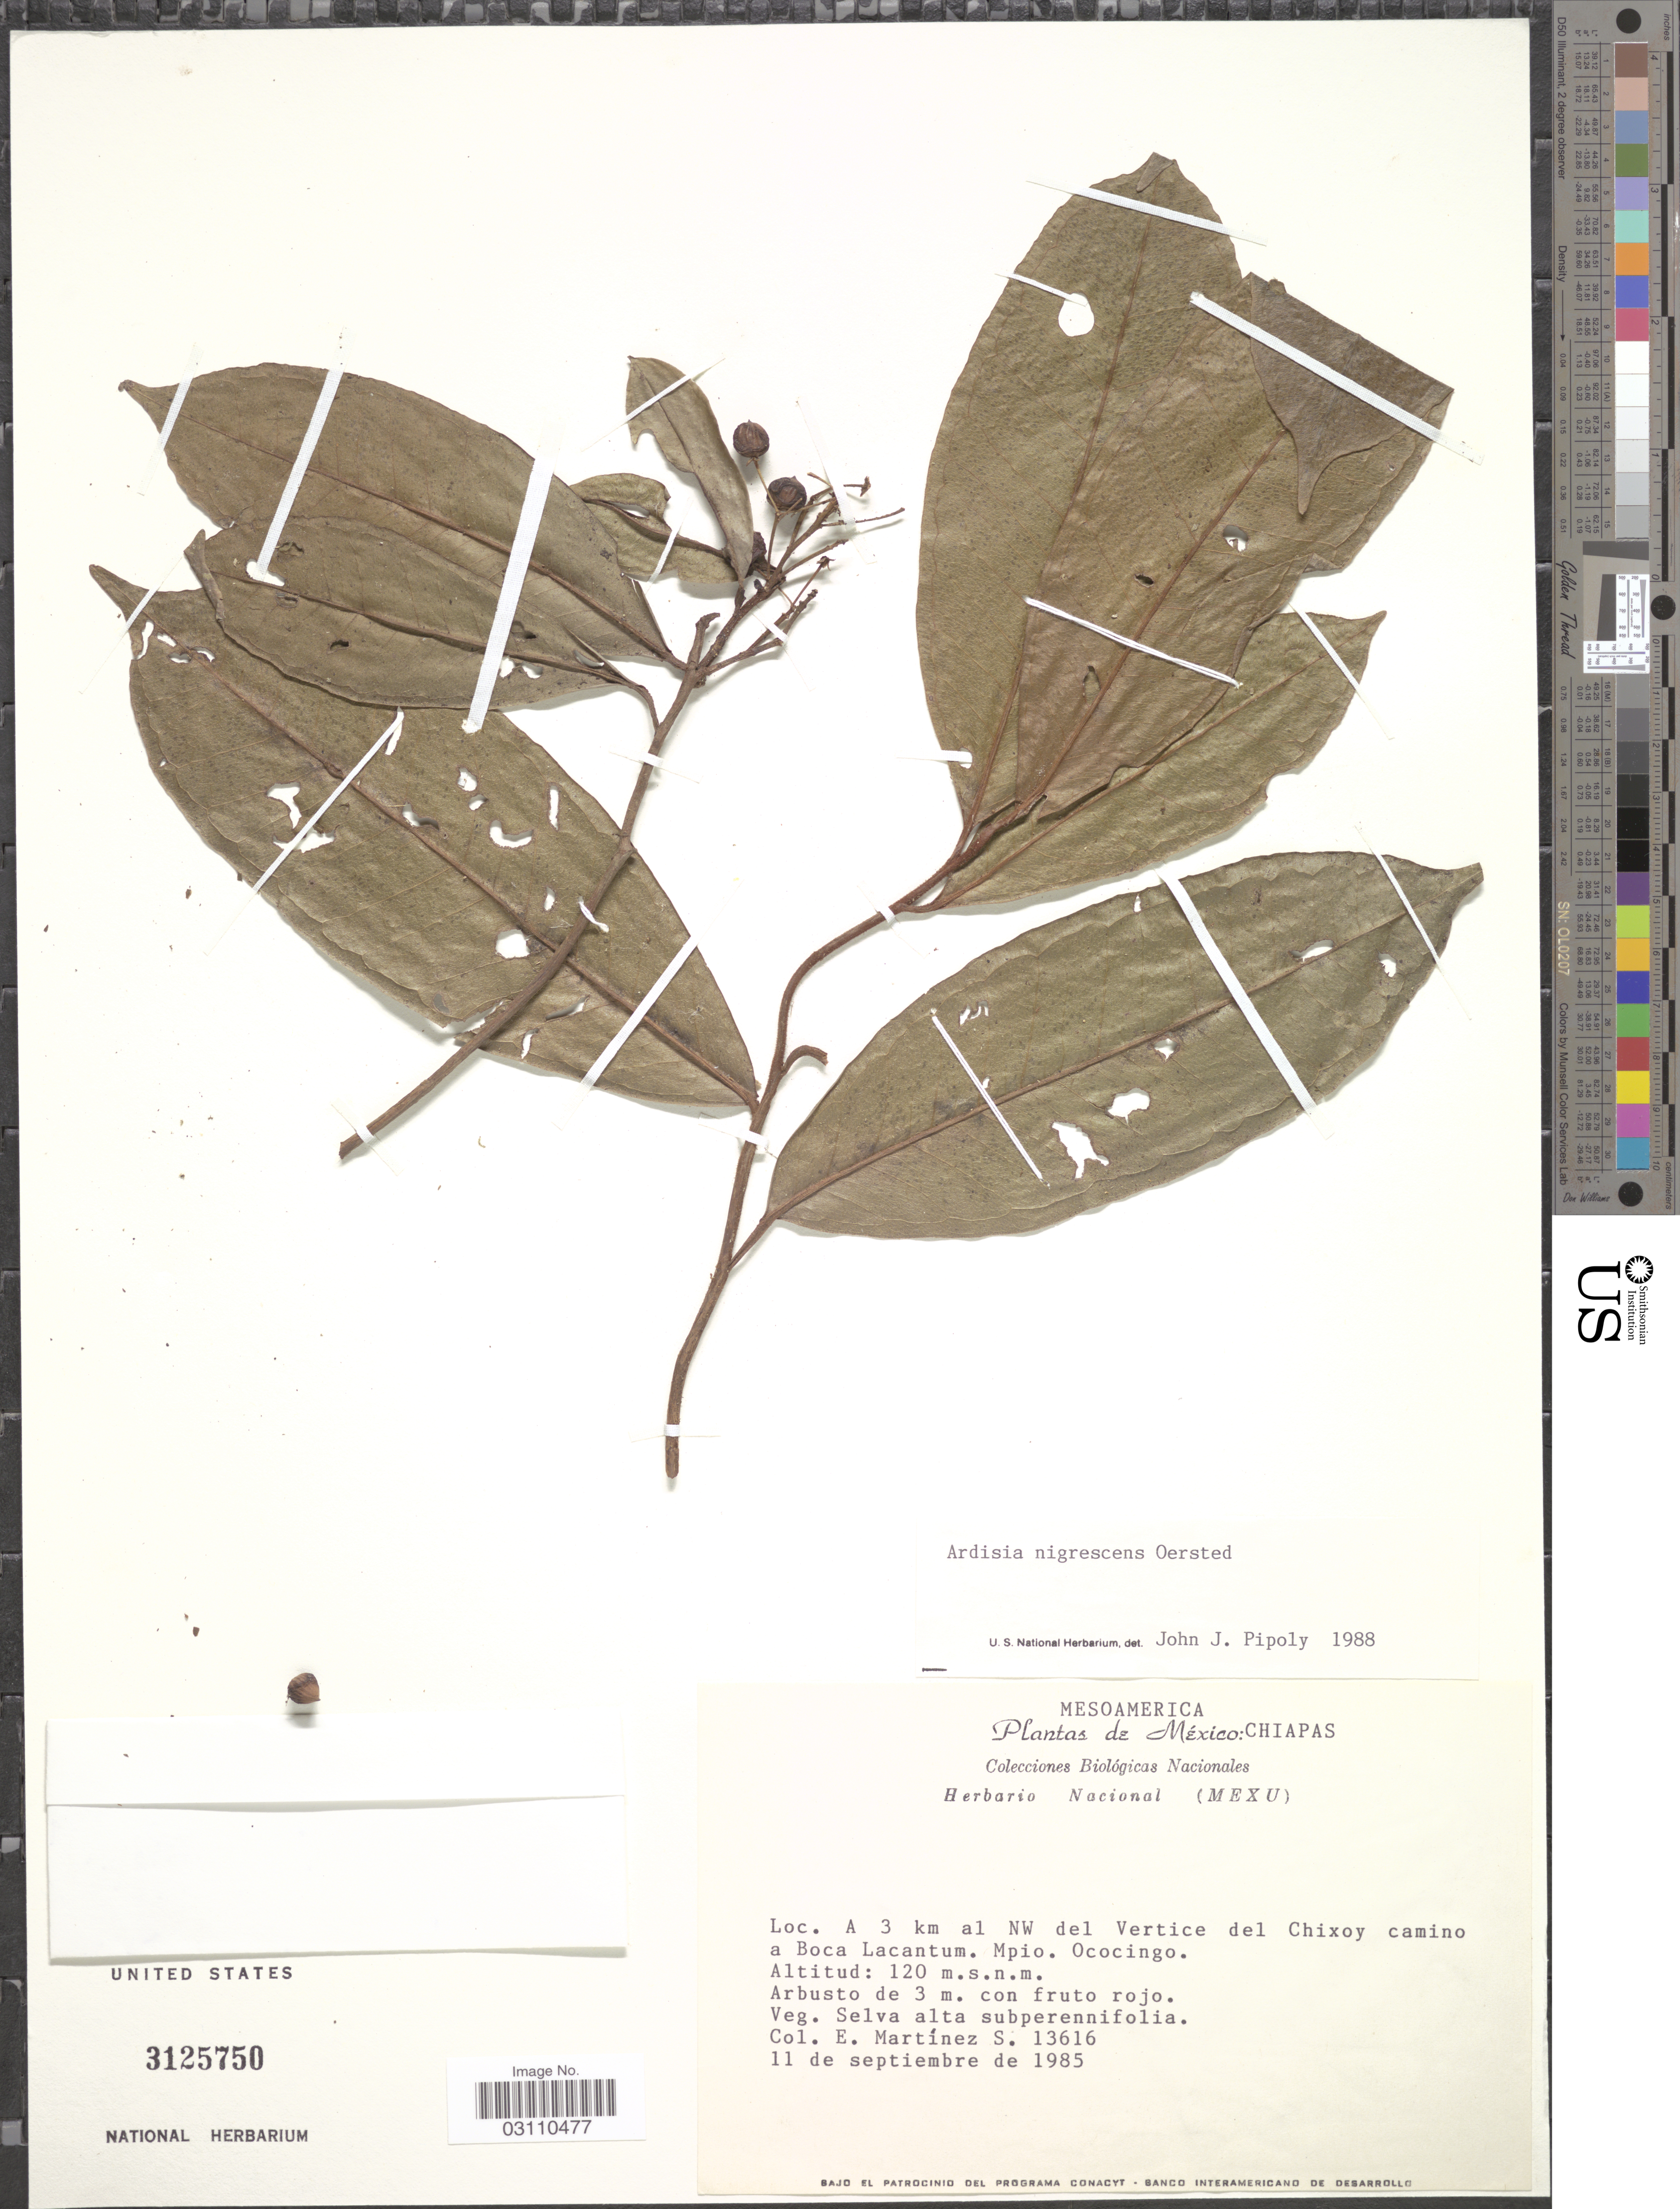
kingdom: Plantae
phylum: Tracheophyta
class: Magnoliopsida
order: Ericales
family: Primulaceae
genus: Ardisia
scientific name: Ardisia nigrescens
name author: Oerst.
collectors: E. M. Martínez S.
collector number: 13616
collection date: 1985-09-11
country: Mexico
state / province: Chiapas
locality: A 3 km al NW del Vertice del Chixoy camino a Boca Lacantum. Mpio. Ococingo.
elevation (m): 120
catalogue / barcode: US 3125750